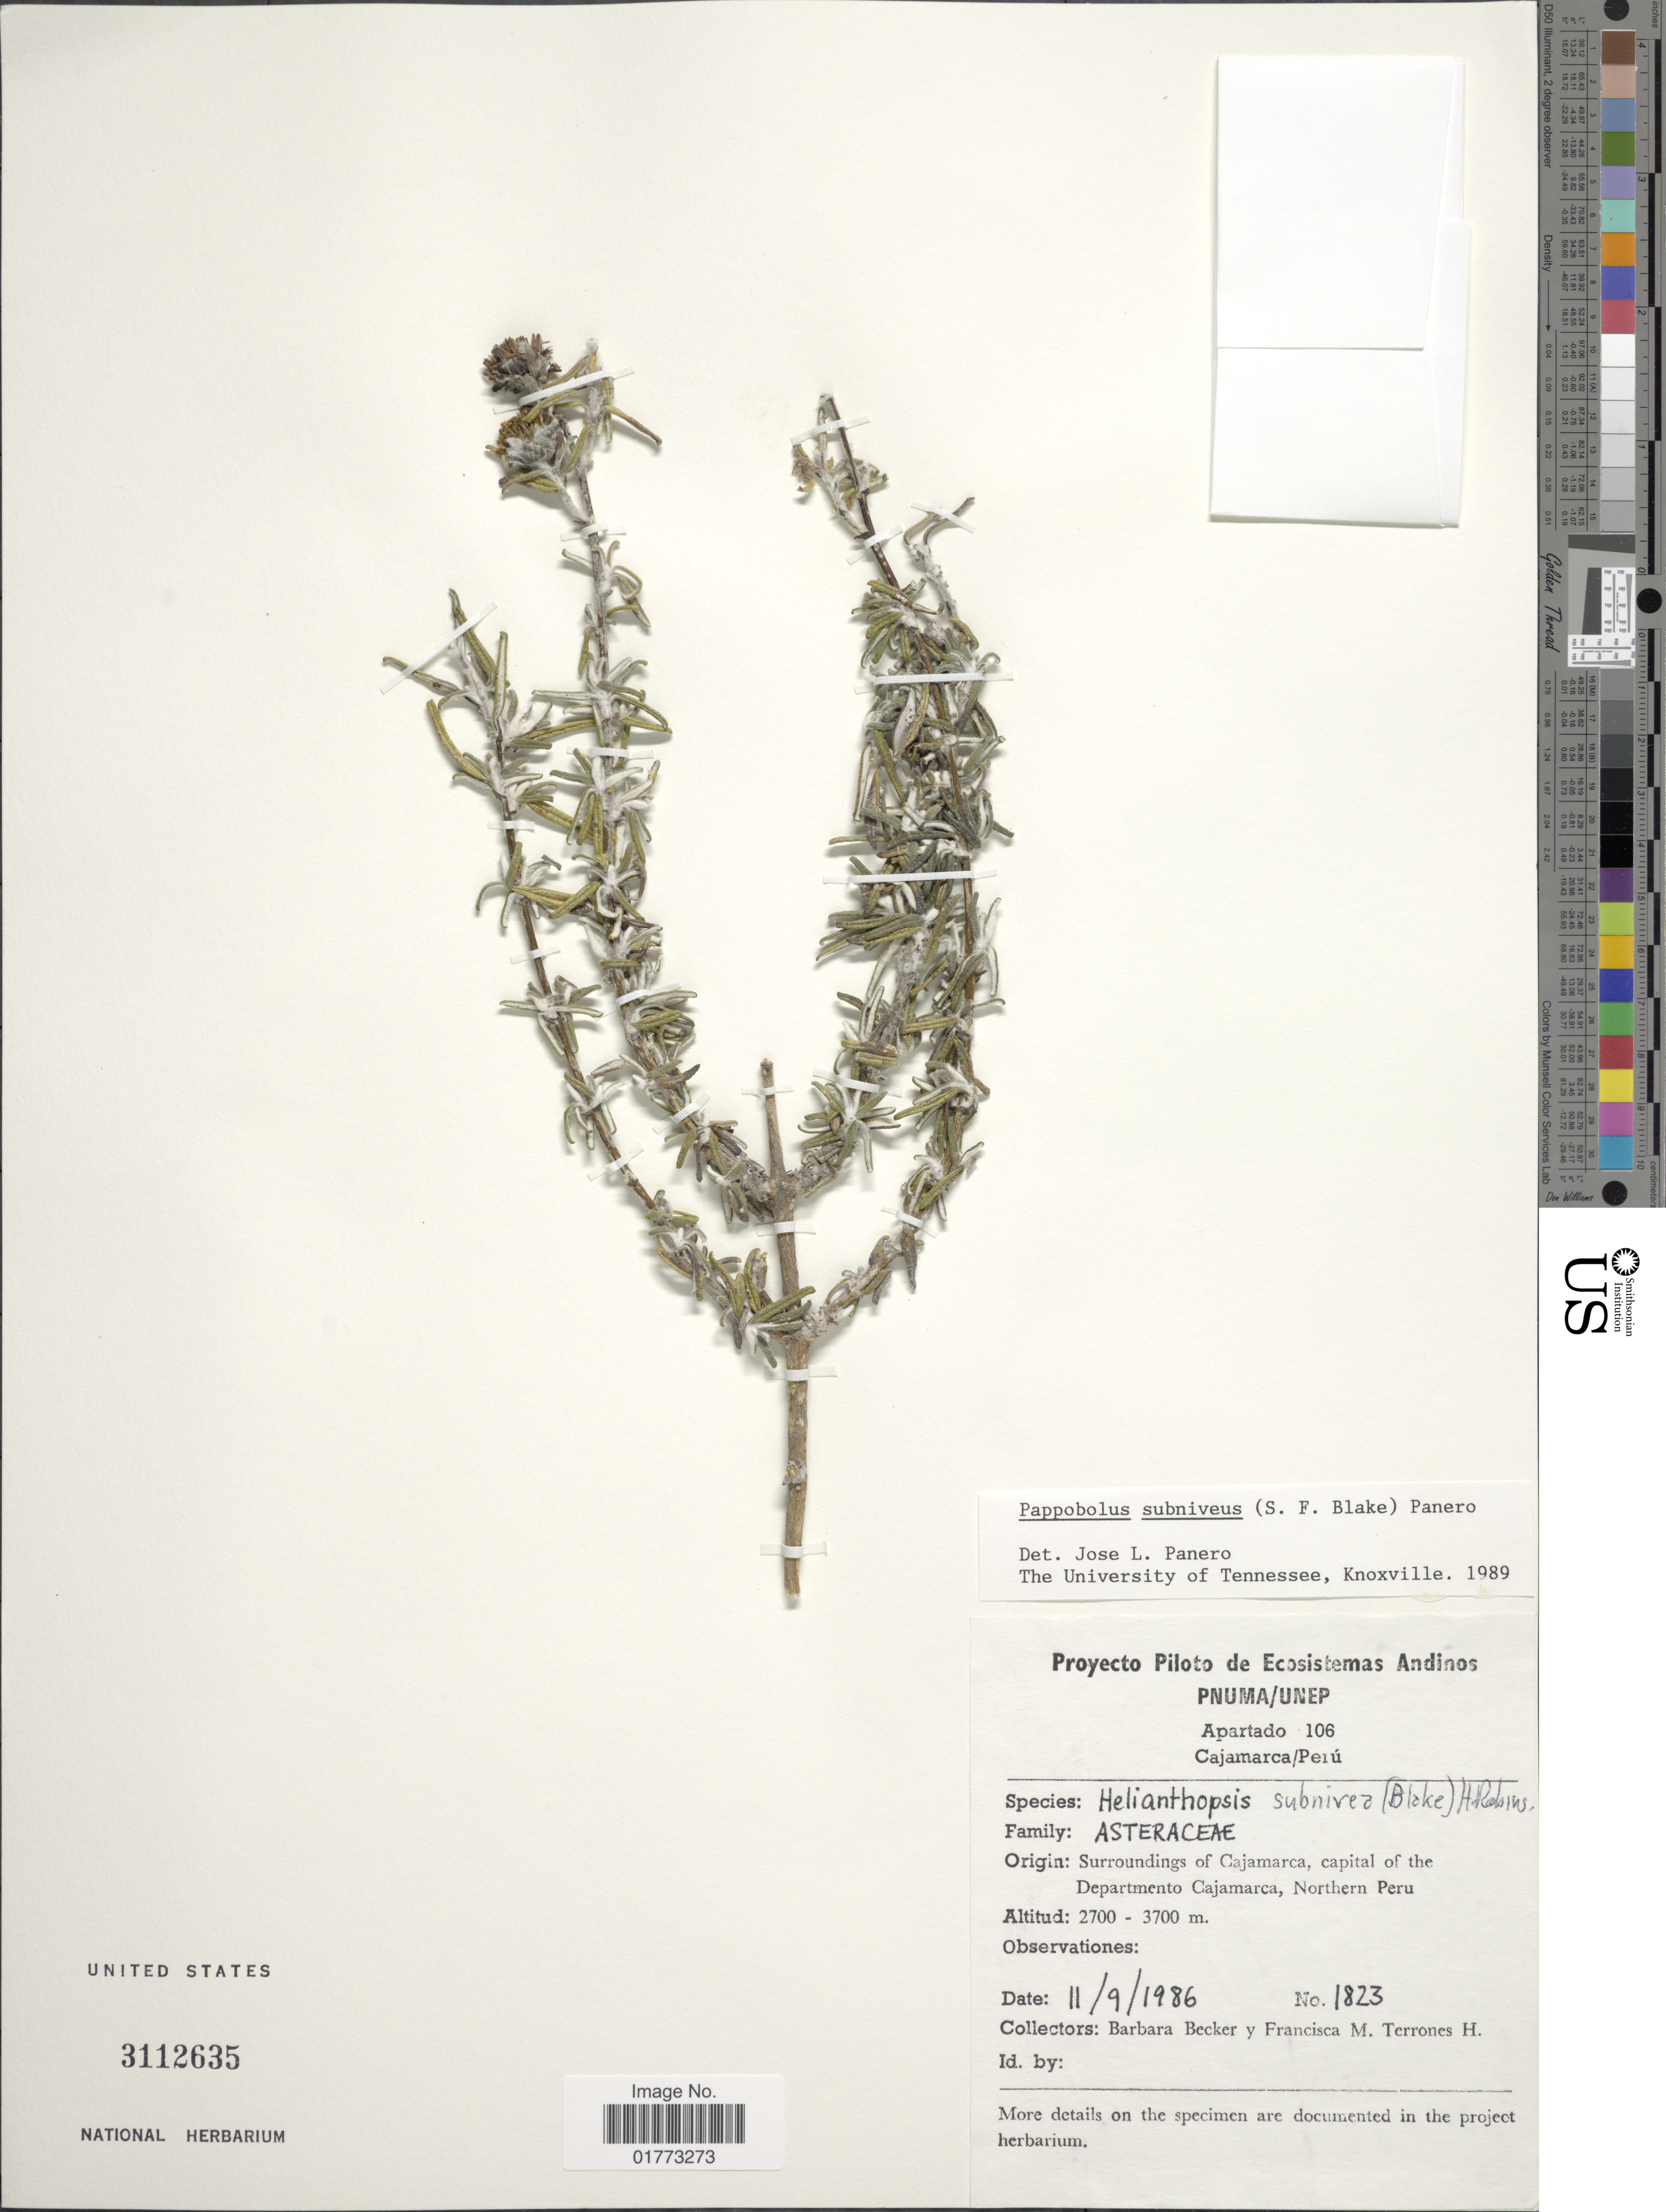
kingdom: Plantae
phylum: Tracheophyta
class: Magnoliopsida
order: Asterales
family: Asteraceae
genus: Pappobolus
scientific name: Pappobolus subniveus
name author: (S.F. Blake) Panero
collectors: B. Becker & F. Terrones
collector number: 1823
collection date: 1986-09-11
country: Peru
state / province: Cajamarca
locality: Surroundings of Cajamarca, capital of the Departamento Cajamarca, Northern Peru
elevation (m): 2700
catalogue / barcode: US 3112635